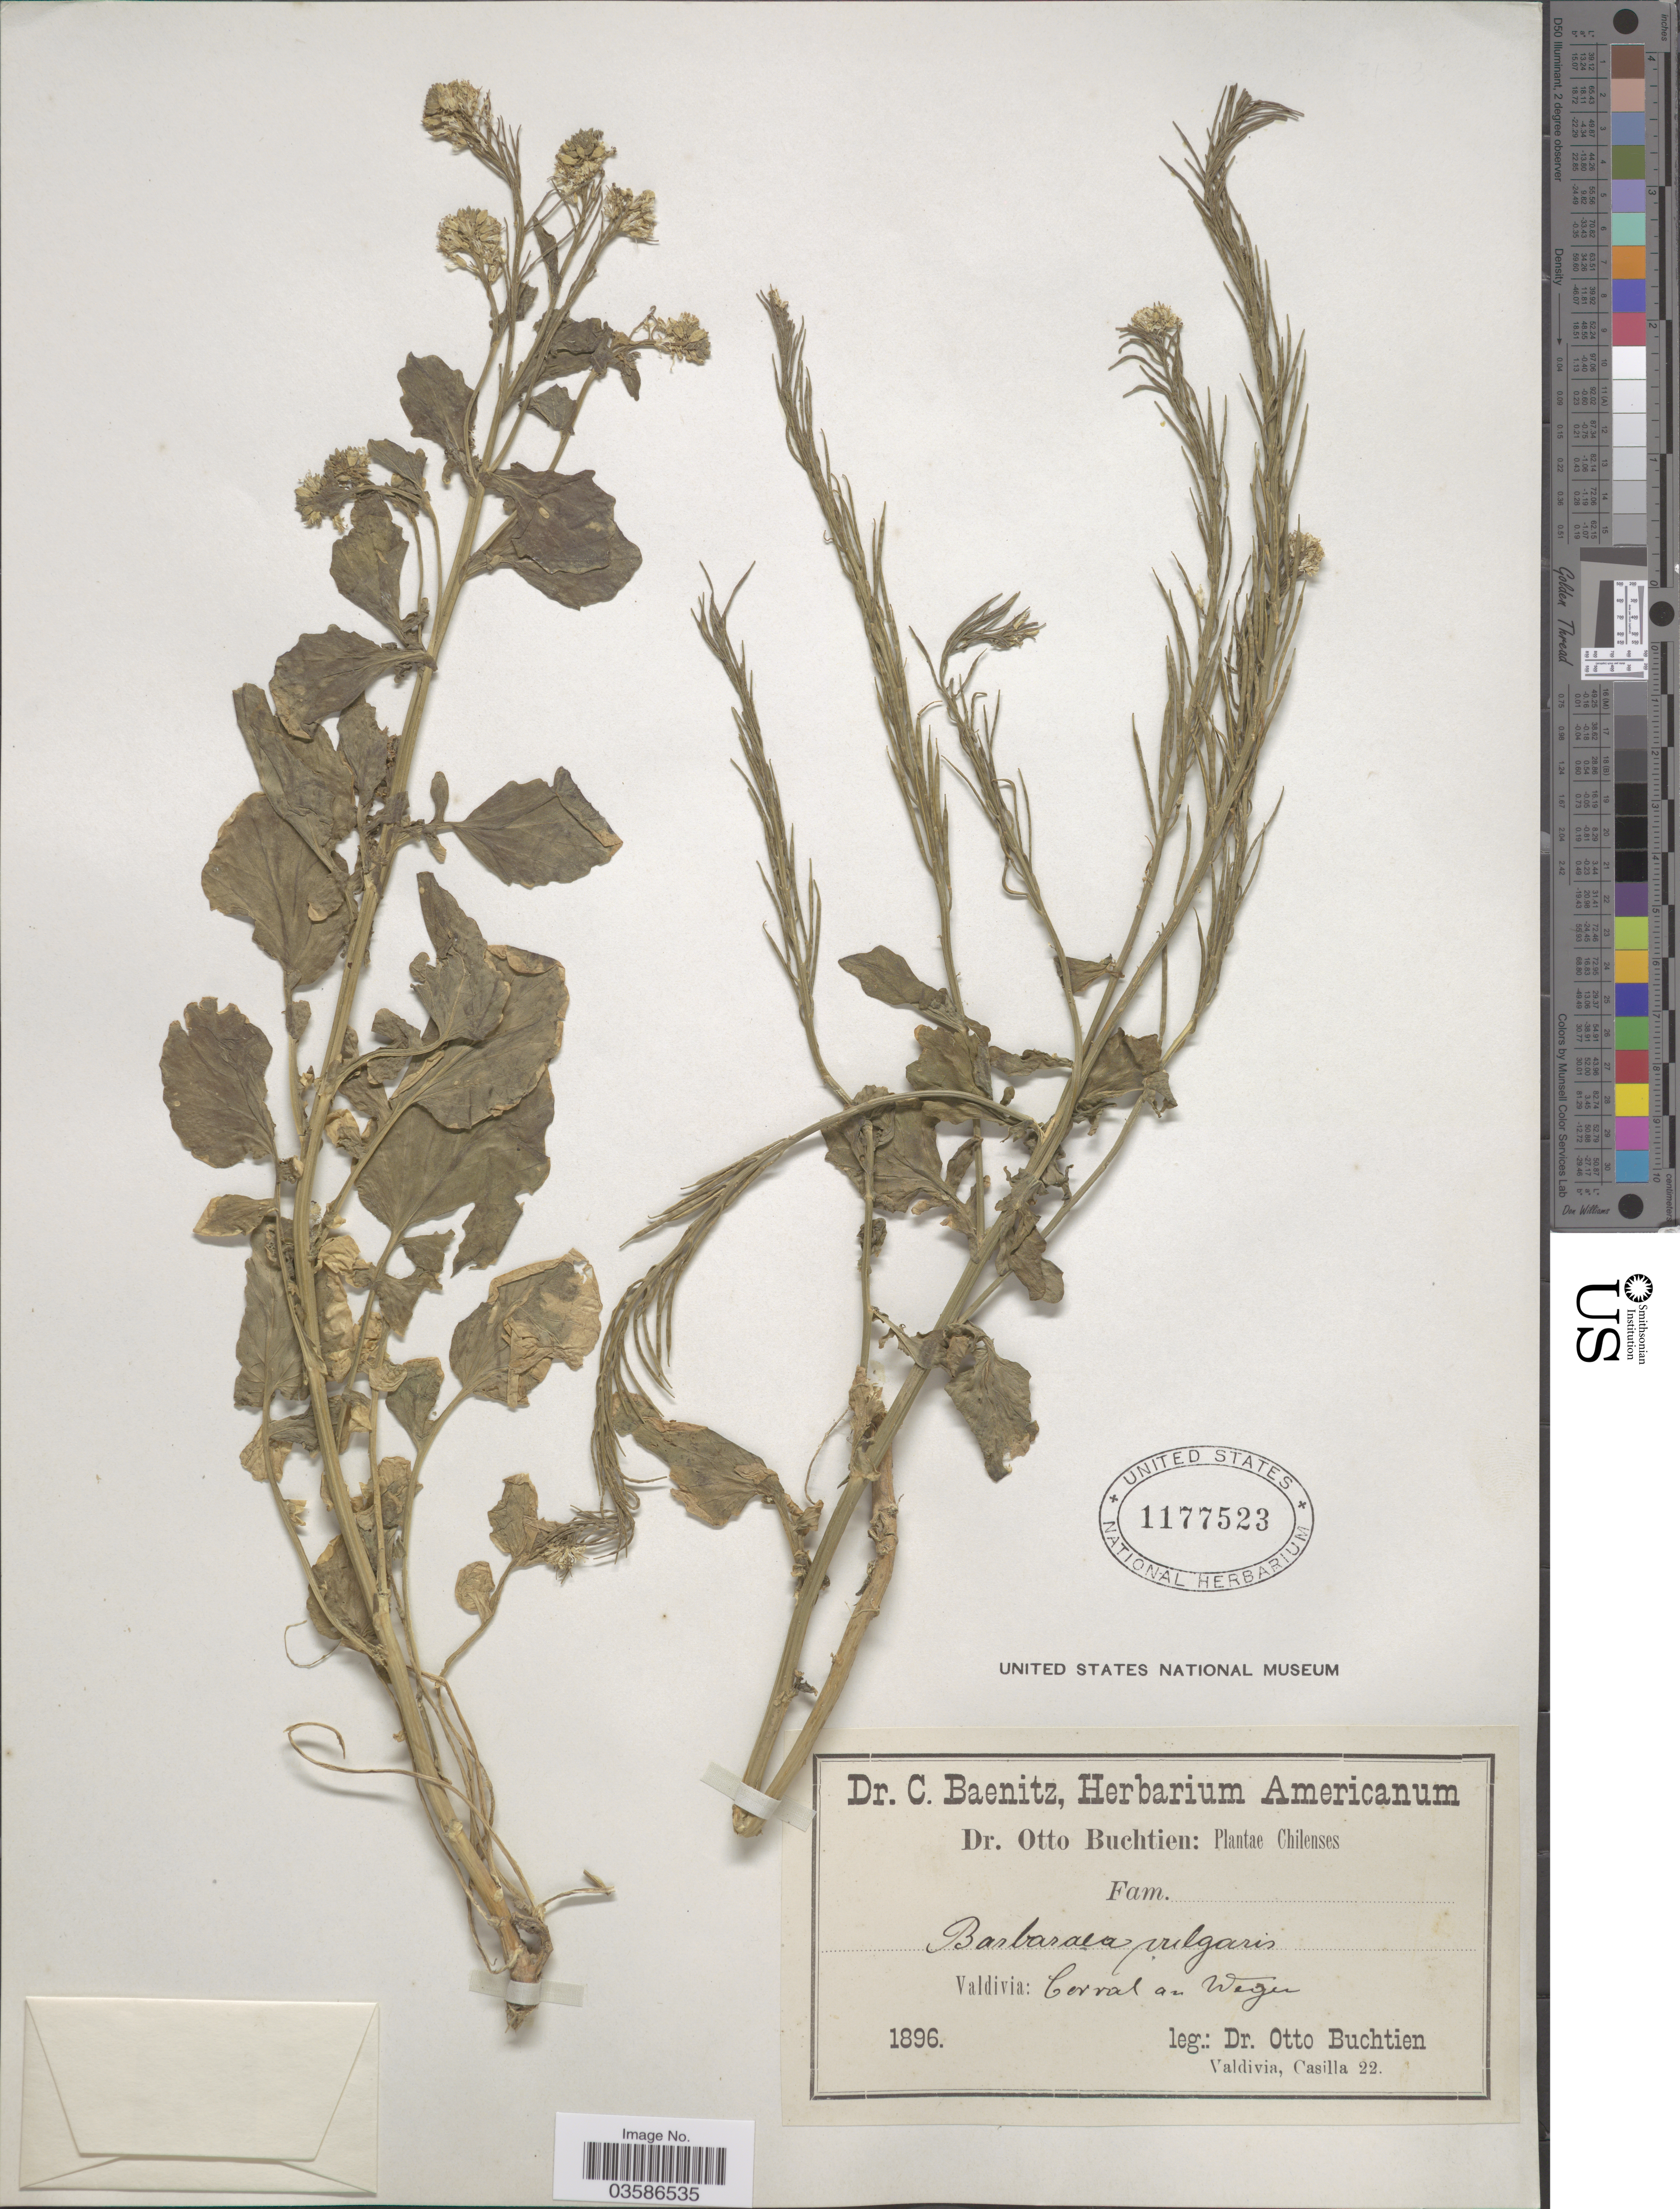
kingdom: Plantae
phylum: Tracheophyta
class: Magnoliopsida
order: Brassicales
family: Brassicaceae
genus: Barbarea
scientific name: Barbarea vulgaris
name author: W.T. Aiton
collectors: O. Buchtien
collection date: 1896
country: Chile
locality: Valdivia: Corral an Wegen.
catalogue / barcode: US 1177523